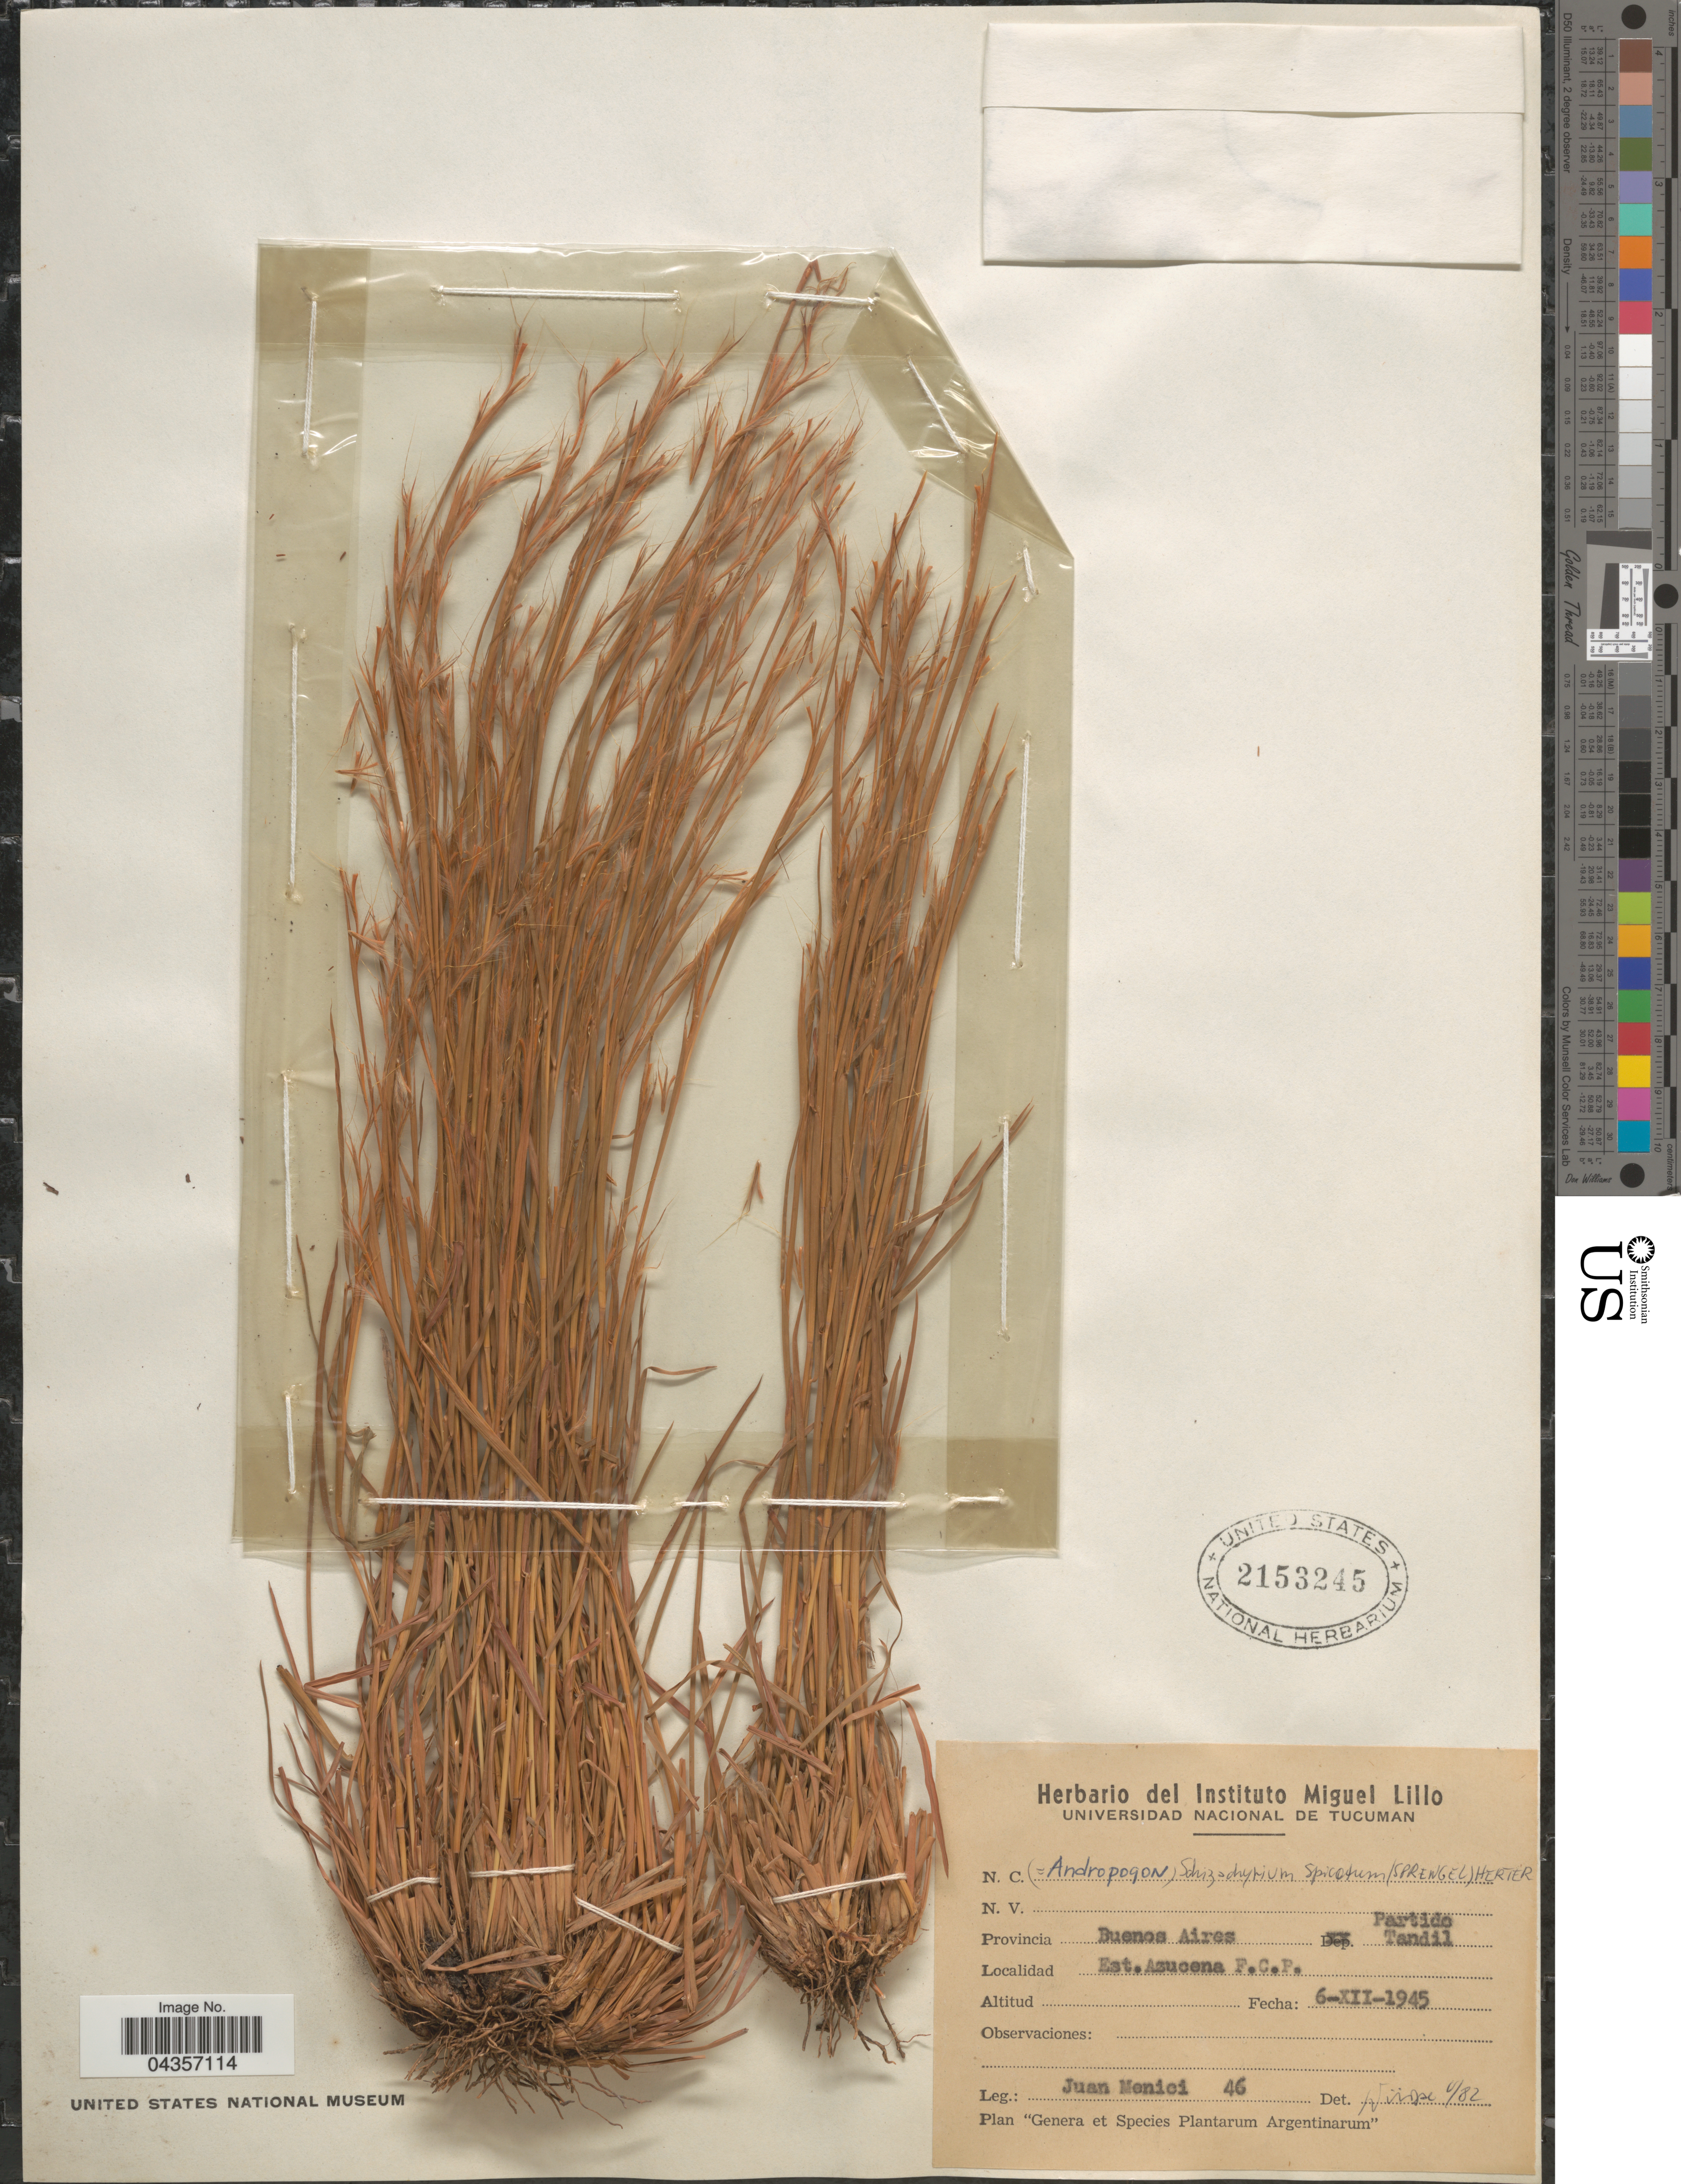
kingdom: Plantae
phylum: Tracheophyta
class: Liliopsida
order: Poales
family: Poaceae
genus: Schizachyrium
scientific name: Schizachyrium spicatum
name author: (Spreng.) Wipff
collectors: J. Menici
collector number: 46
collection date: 1945-12-06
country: Argentina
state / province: Buenos Aires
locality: Partido Tandil. Est. Azucena F.C.P.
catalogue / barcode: US 2153245